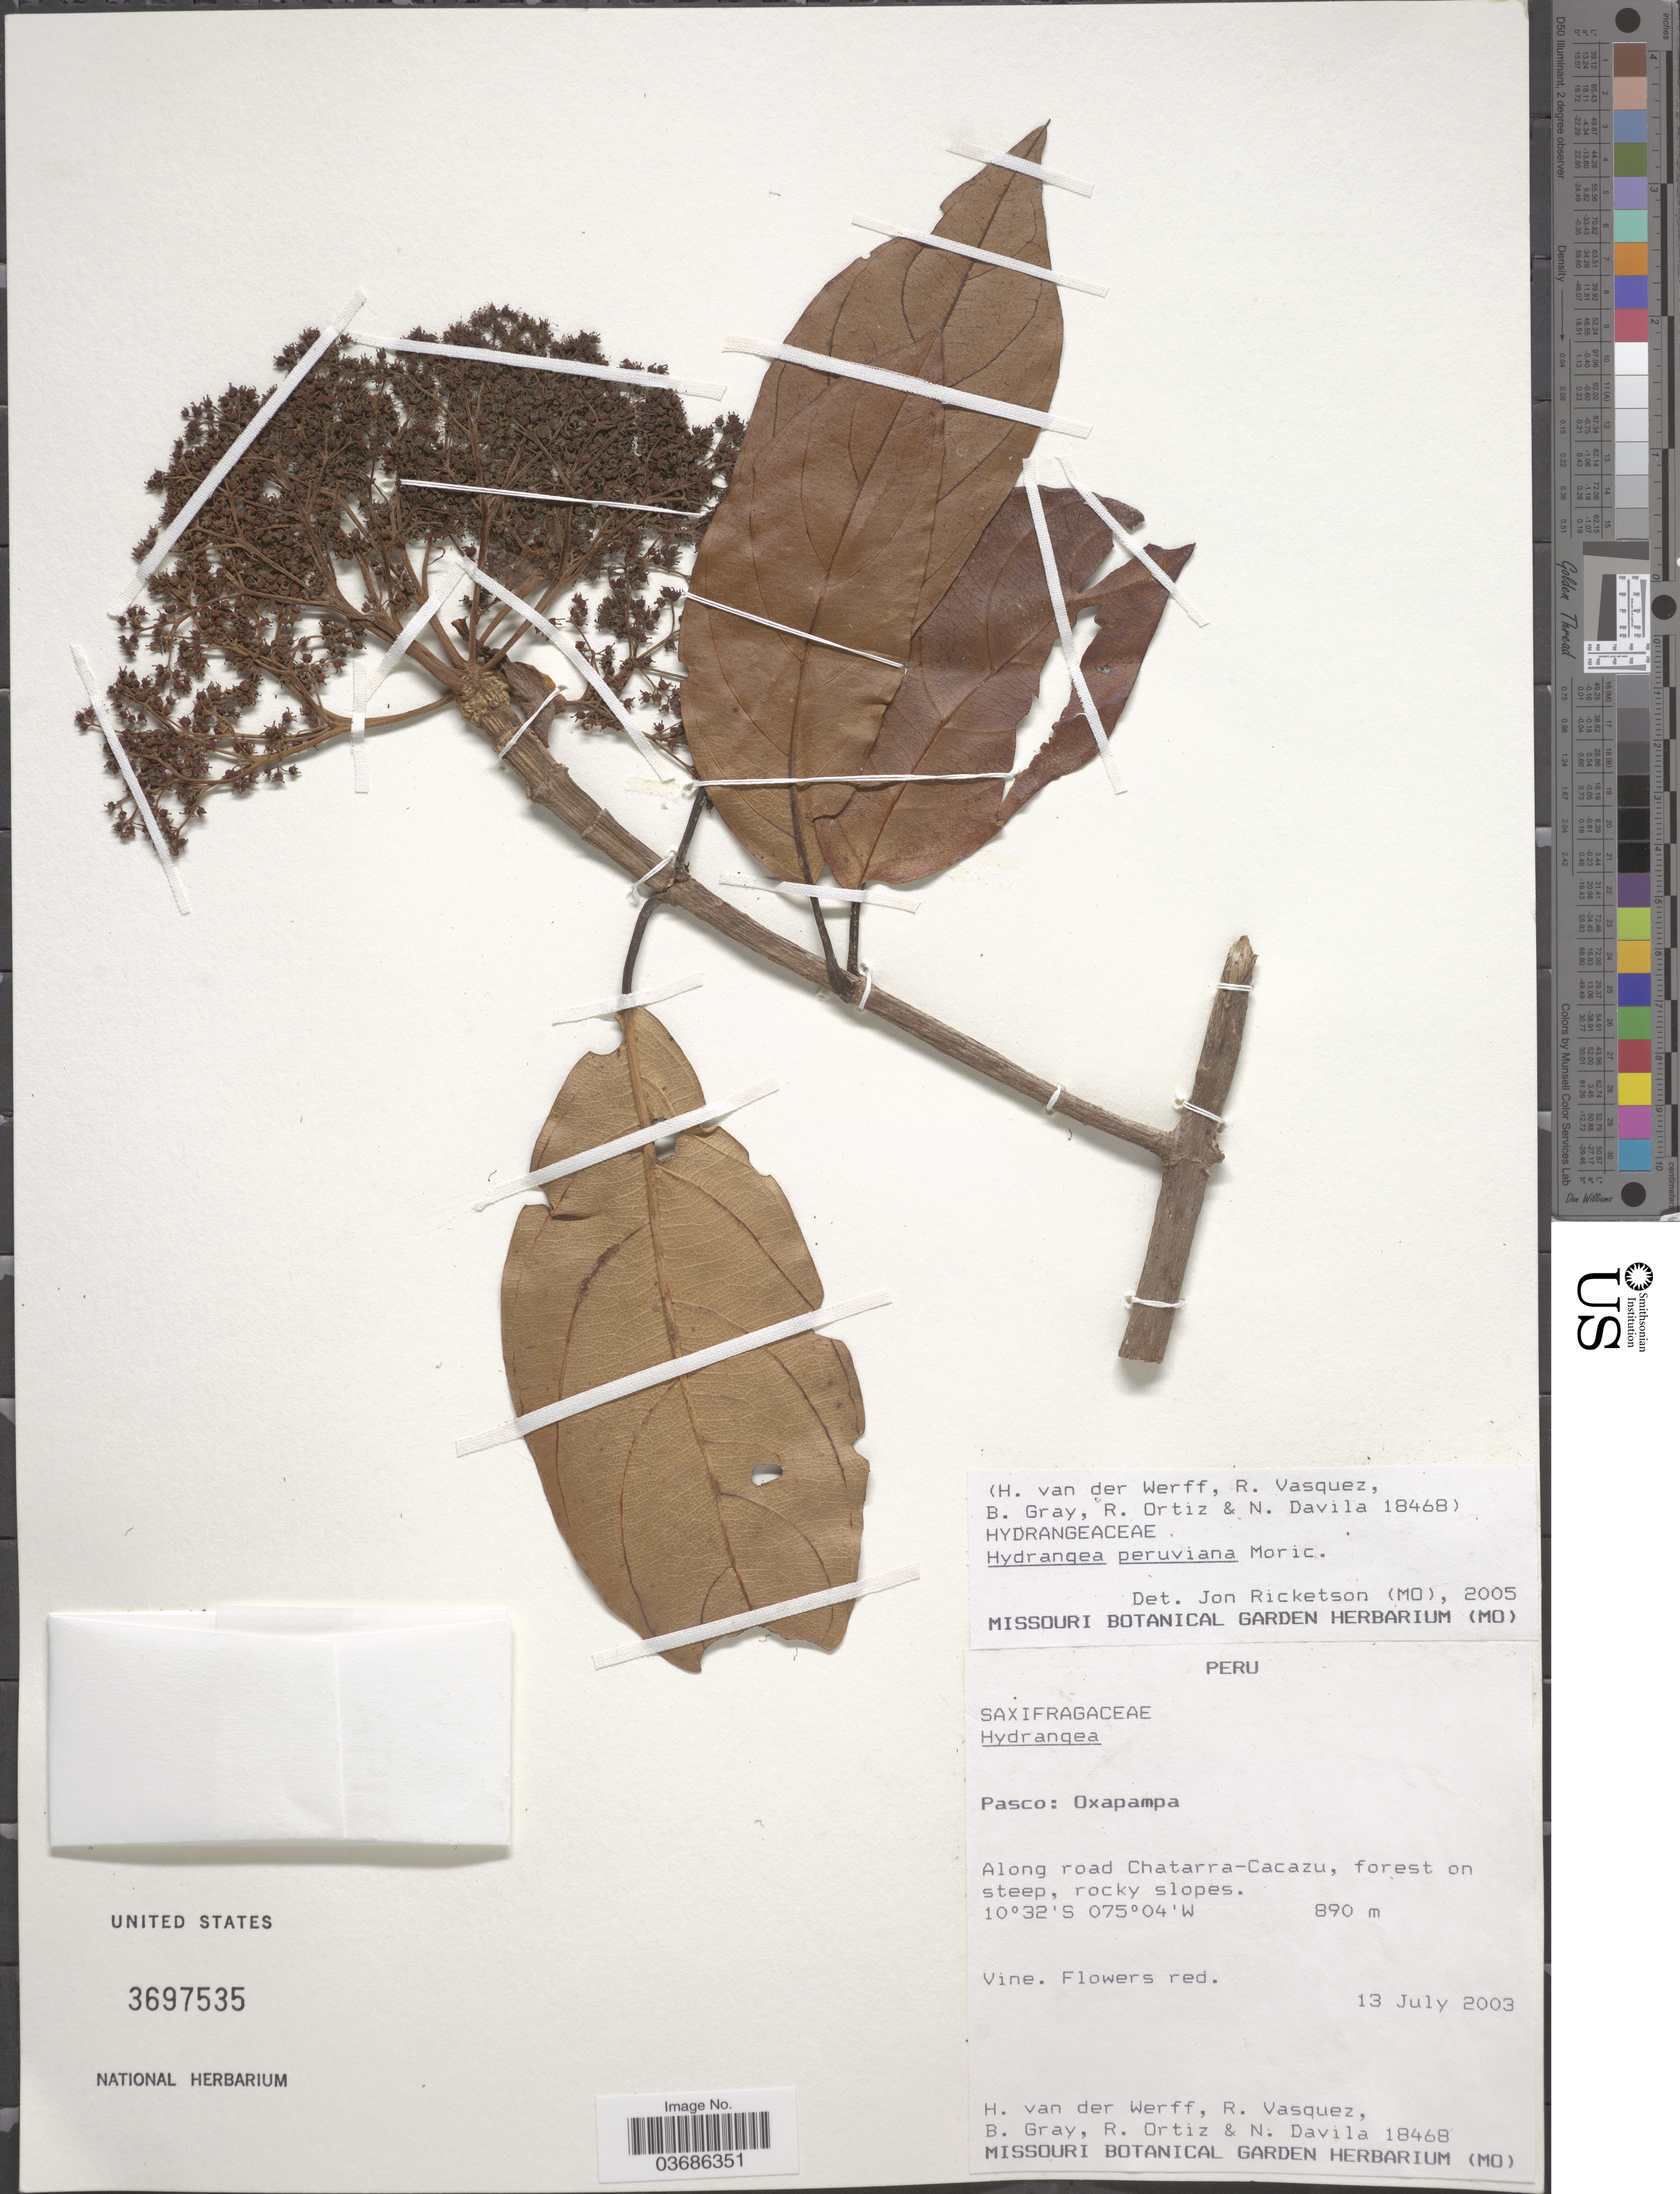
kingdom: Plantae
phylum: Tracheophyta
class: Magnoliopsida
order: Cornales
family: Hydrangeaceae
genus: Hydrangea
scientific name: Hydrangea peruviana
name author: Moric.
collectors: H. van der Werff, R. Vasquez, B. Gray, R. Ortiz & N. Dávila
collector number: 18468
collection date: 2003-07-13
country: Peru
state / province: Pasco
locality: Oxapampa. Along road Chatarra-Cacazu, forest on steep, rocky slopes.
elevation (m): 890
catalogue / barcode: US 3697535